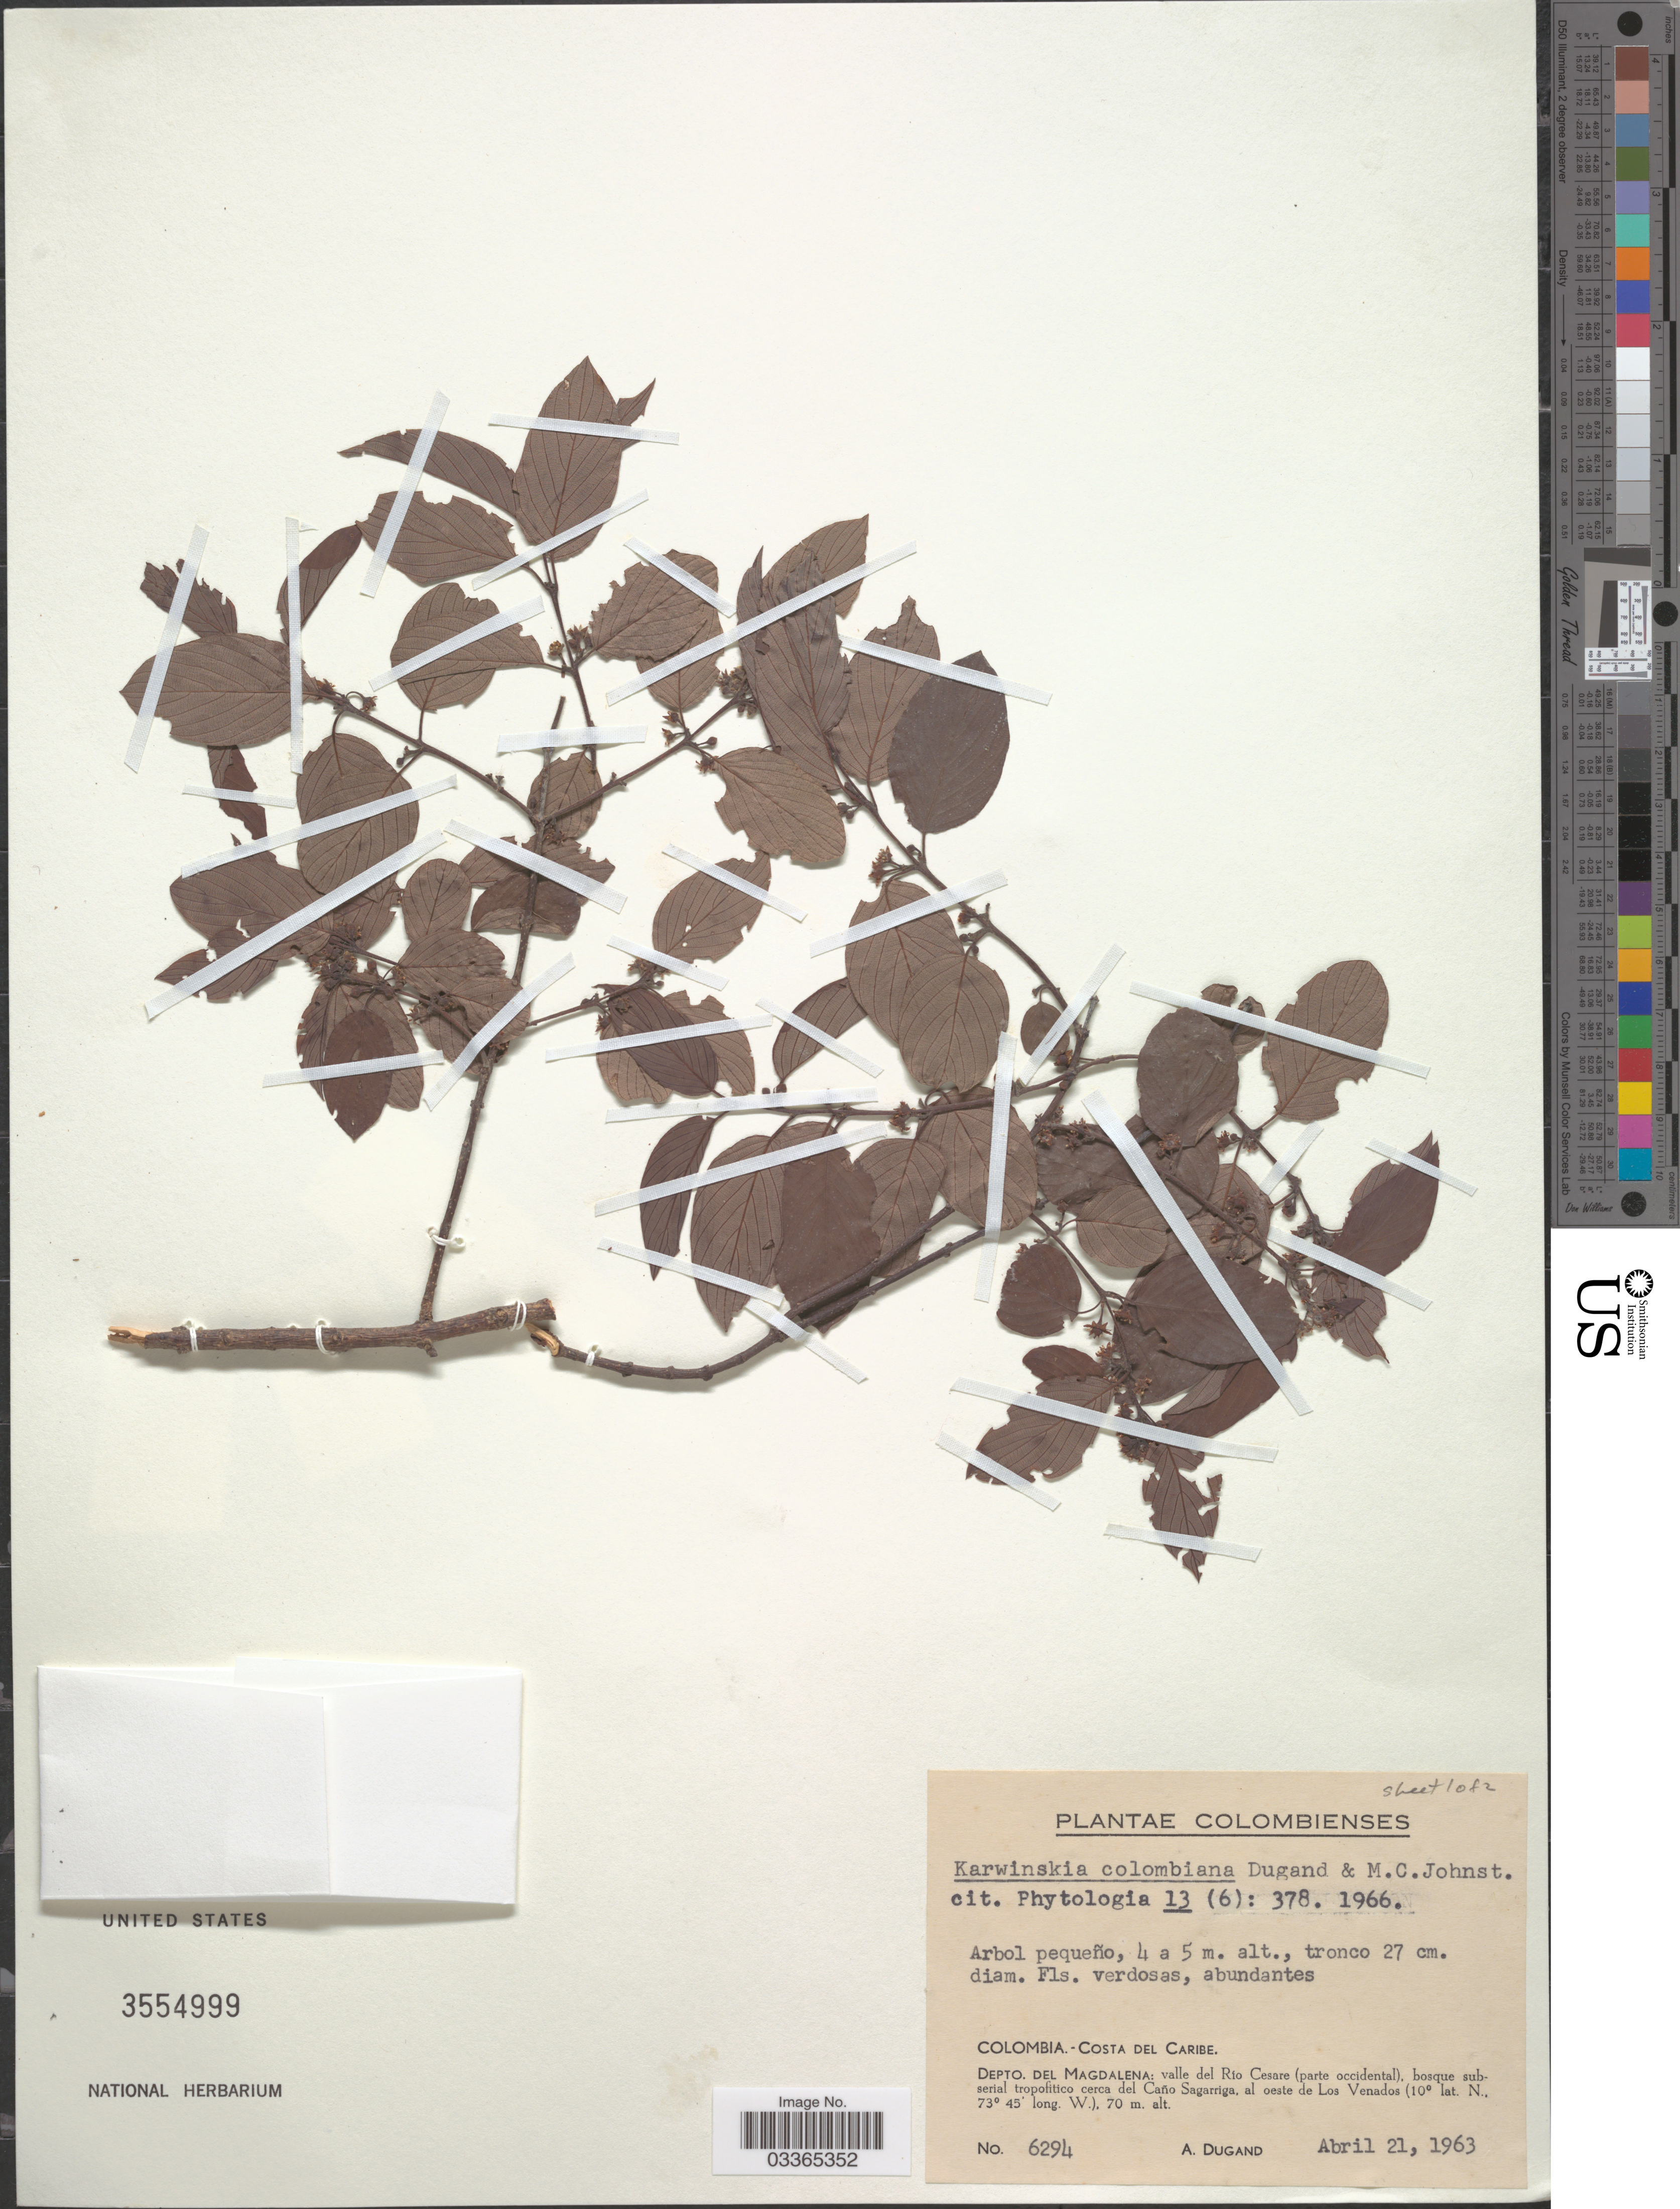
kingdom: Plantae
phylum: Tracheophyta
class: Magnoliopsida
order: Rosales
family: Rhamnaceae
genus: Karwinskia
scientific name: Karwinskia colombiana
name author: Dugand G. & M.C. Johnst.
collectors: A. Dugand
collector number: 6294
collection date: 1963-04-21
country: Colombia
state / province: Magdalena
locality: Costa del Caribe. Depto. del Magdalena: valle del Río Cesare (parte occidental), bosque subserial tropofitico cerca del Caño Sagarriga, al oeste de Los Venados.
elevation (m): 70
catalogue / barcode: US 3554999